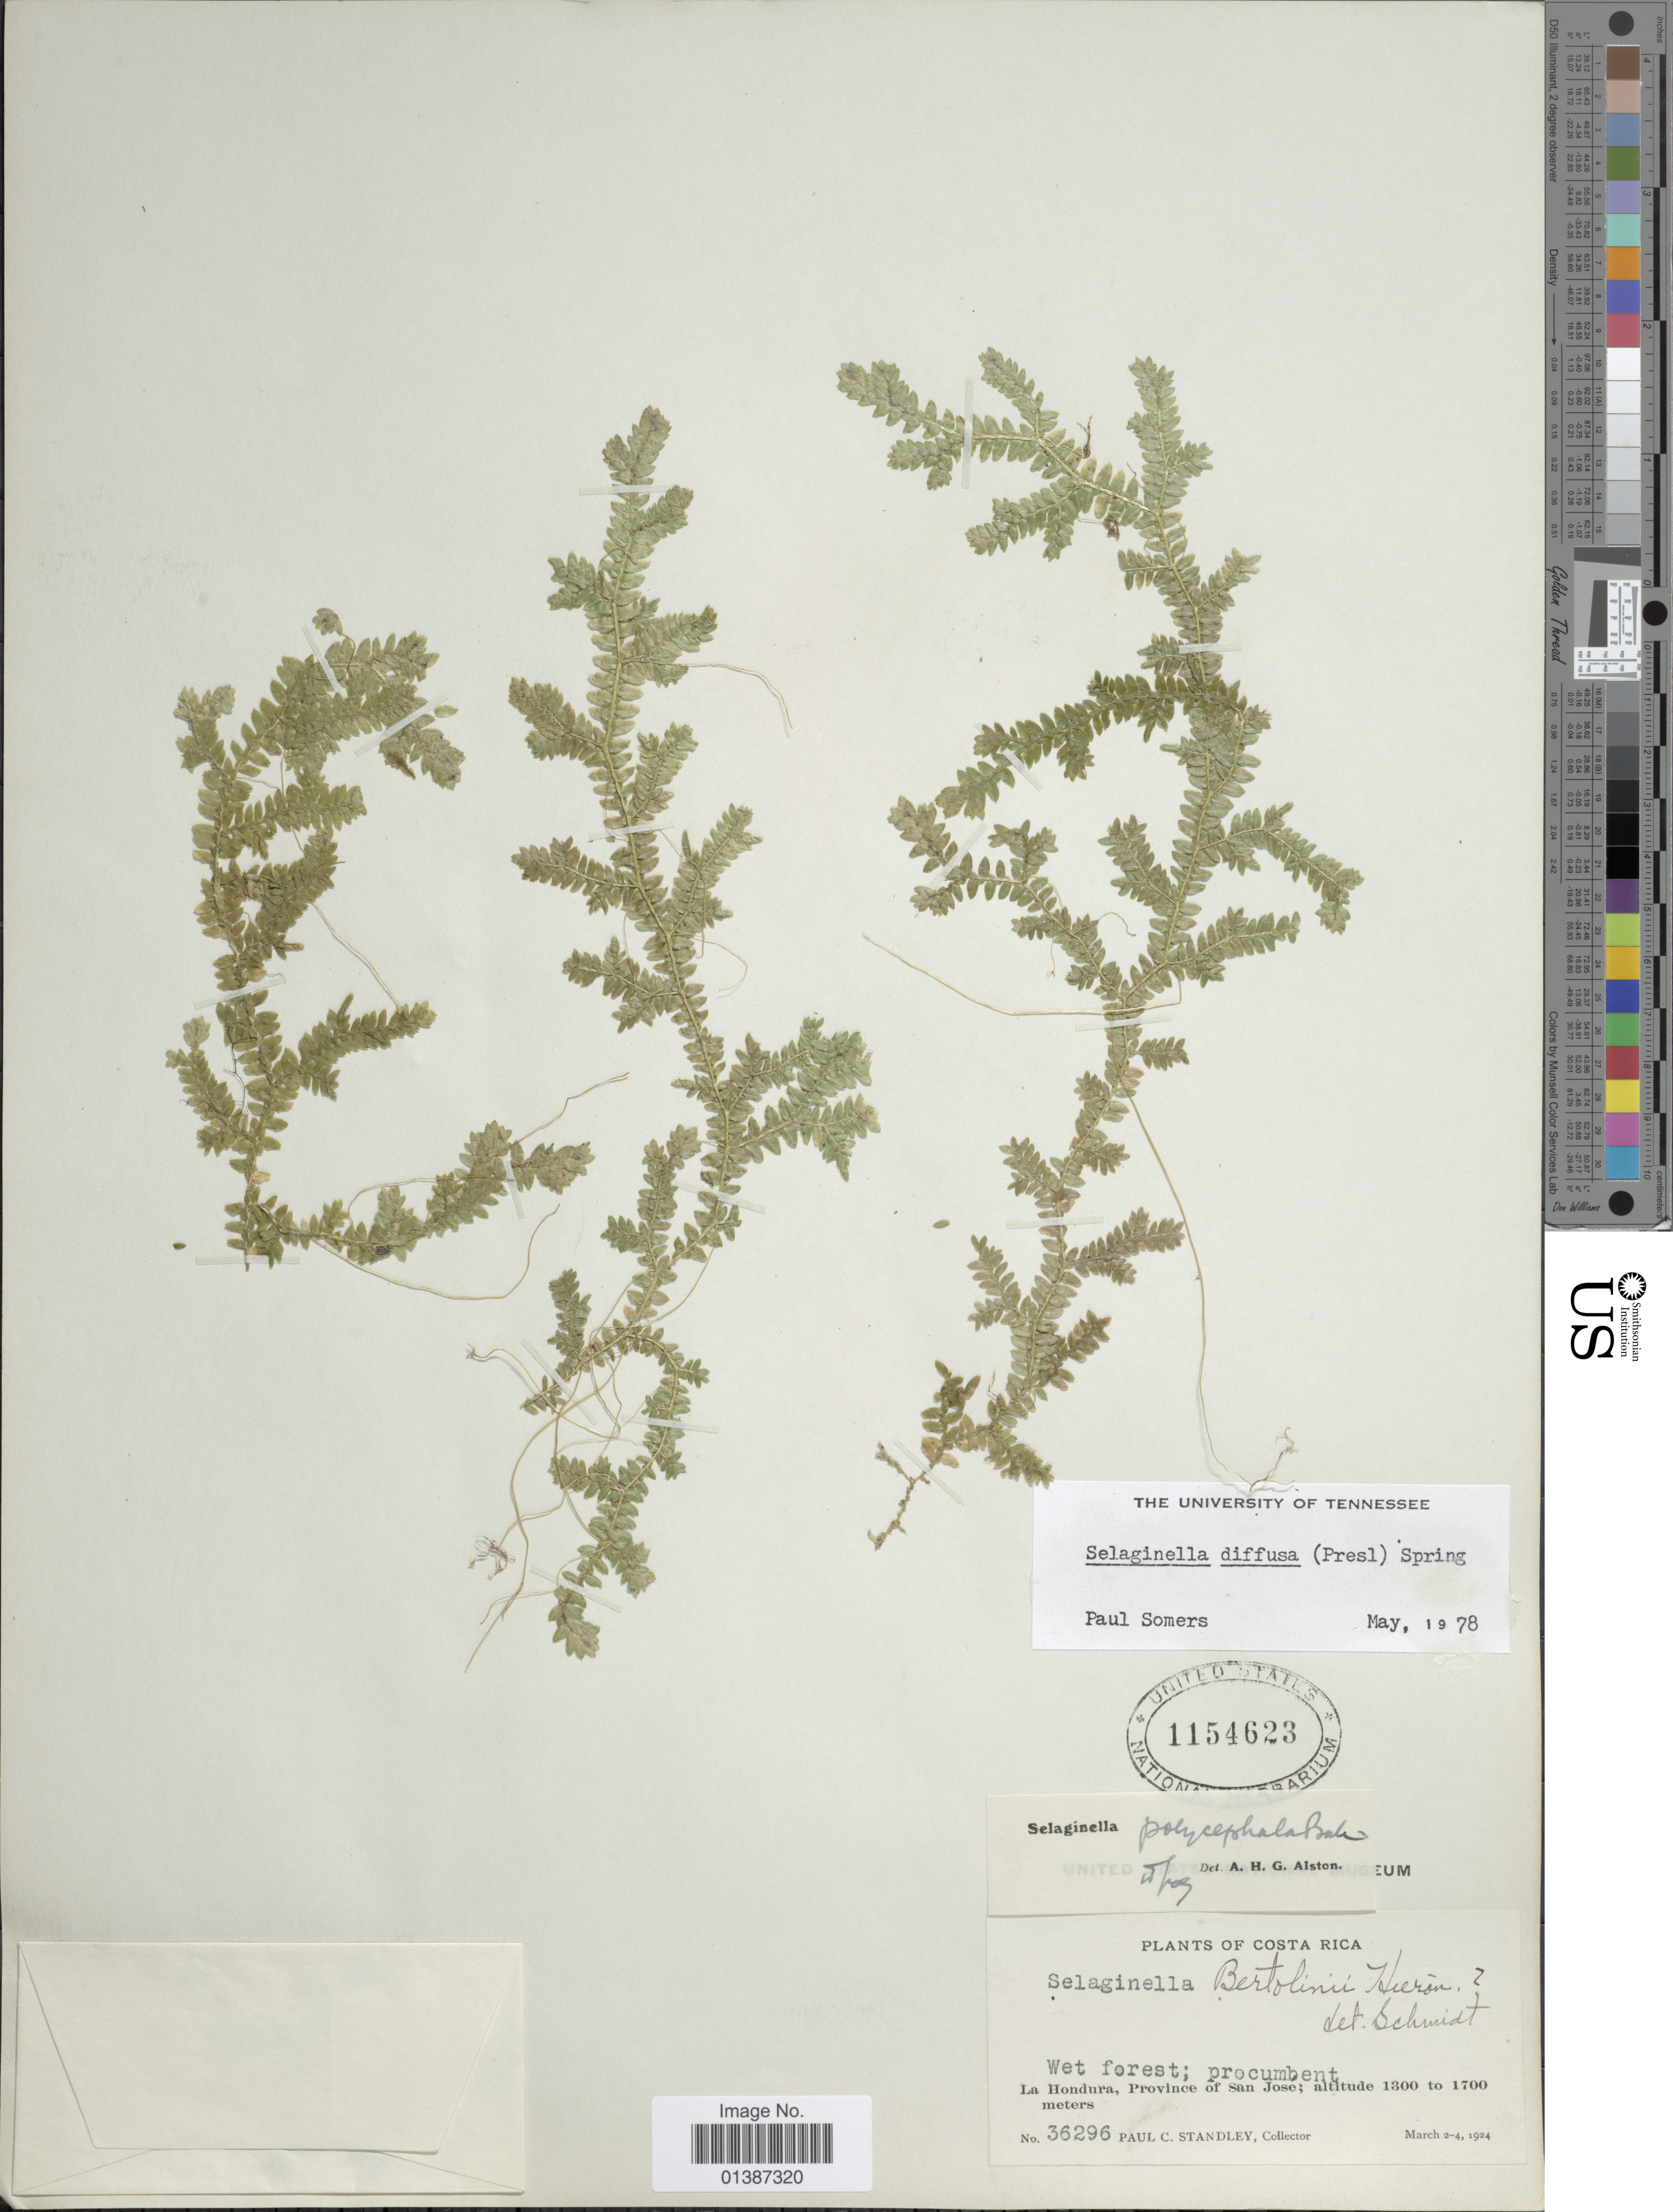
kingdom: Plantae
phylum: Tracheophyta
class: Lycopodiopsida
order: Selaginellales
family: Selaginellaceae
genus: Selaginella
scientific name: Selaginella diffusa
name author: (C. Presl) Spring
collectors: P. C. Standley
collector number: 36296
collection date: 1924-03-02/1924-03-04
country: Costa Rica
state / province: San José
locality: La Hondura, Province of San José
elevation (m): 1300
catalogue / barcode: US 1154623